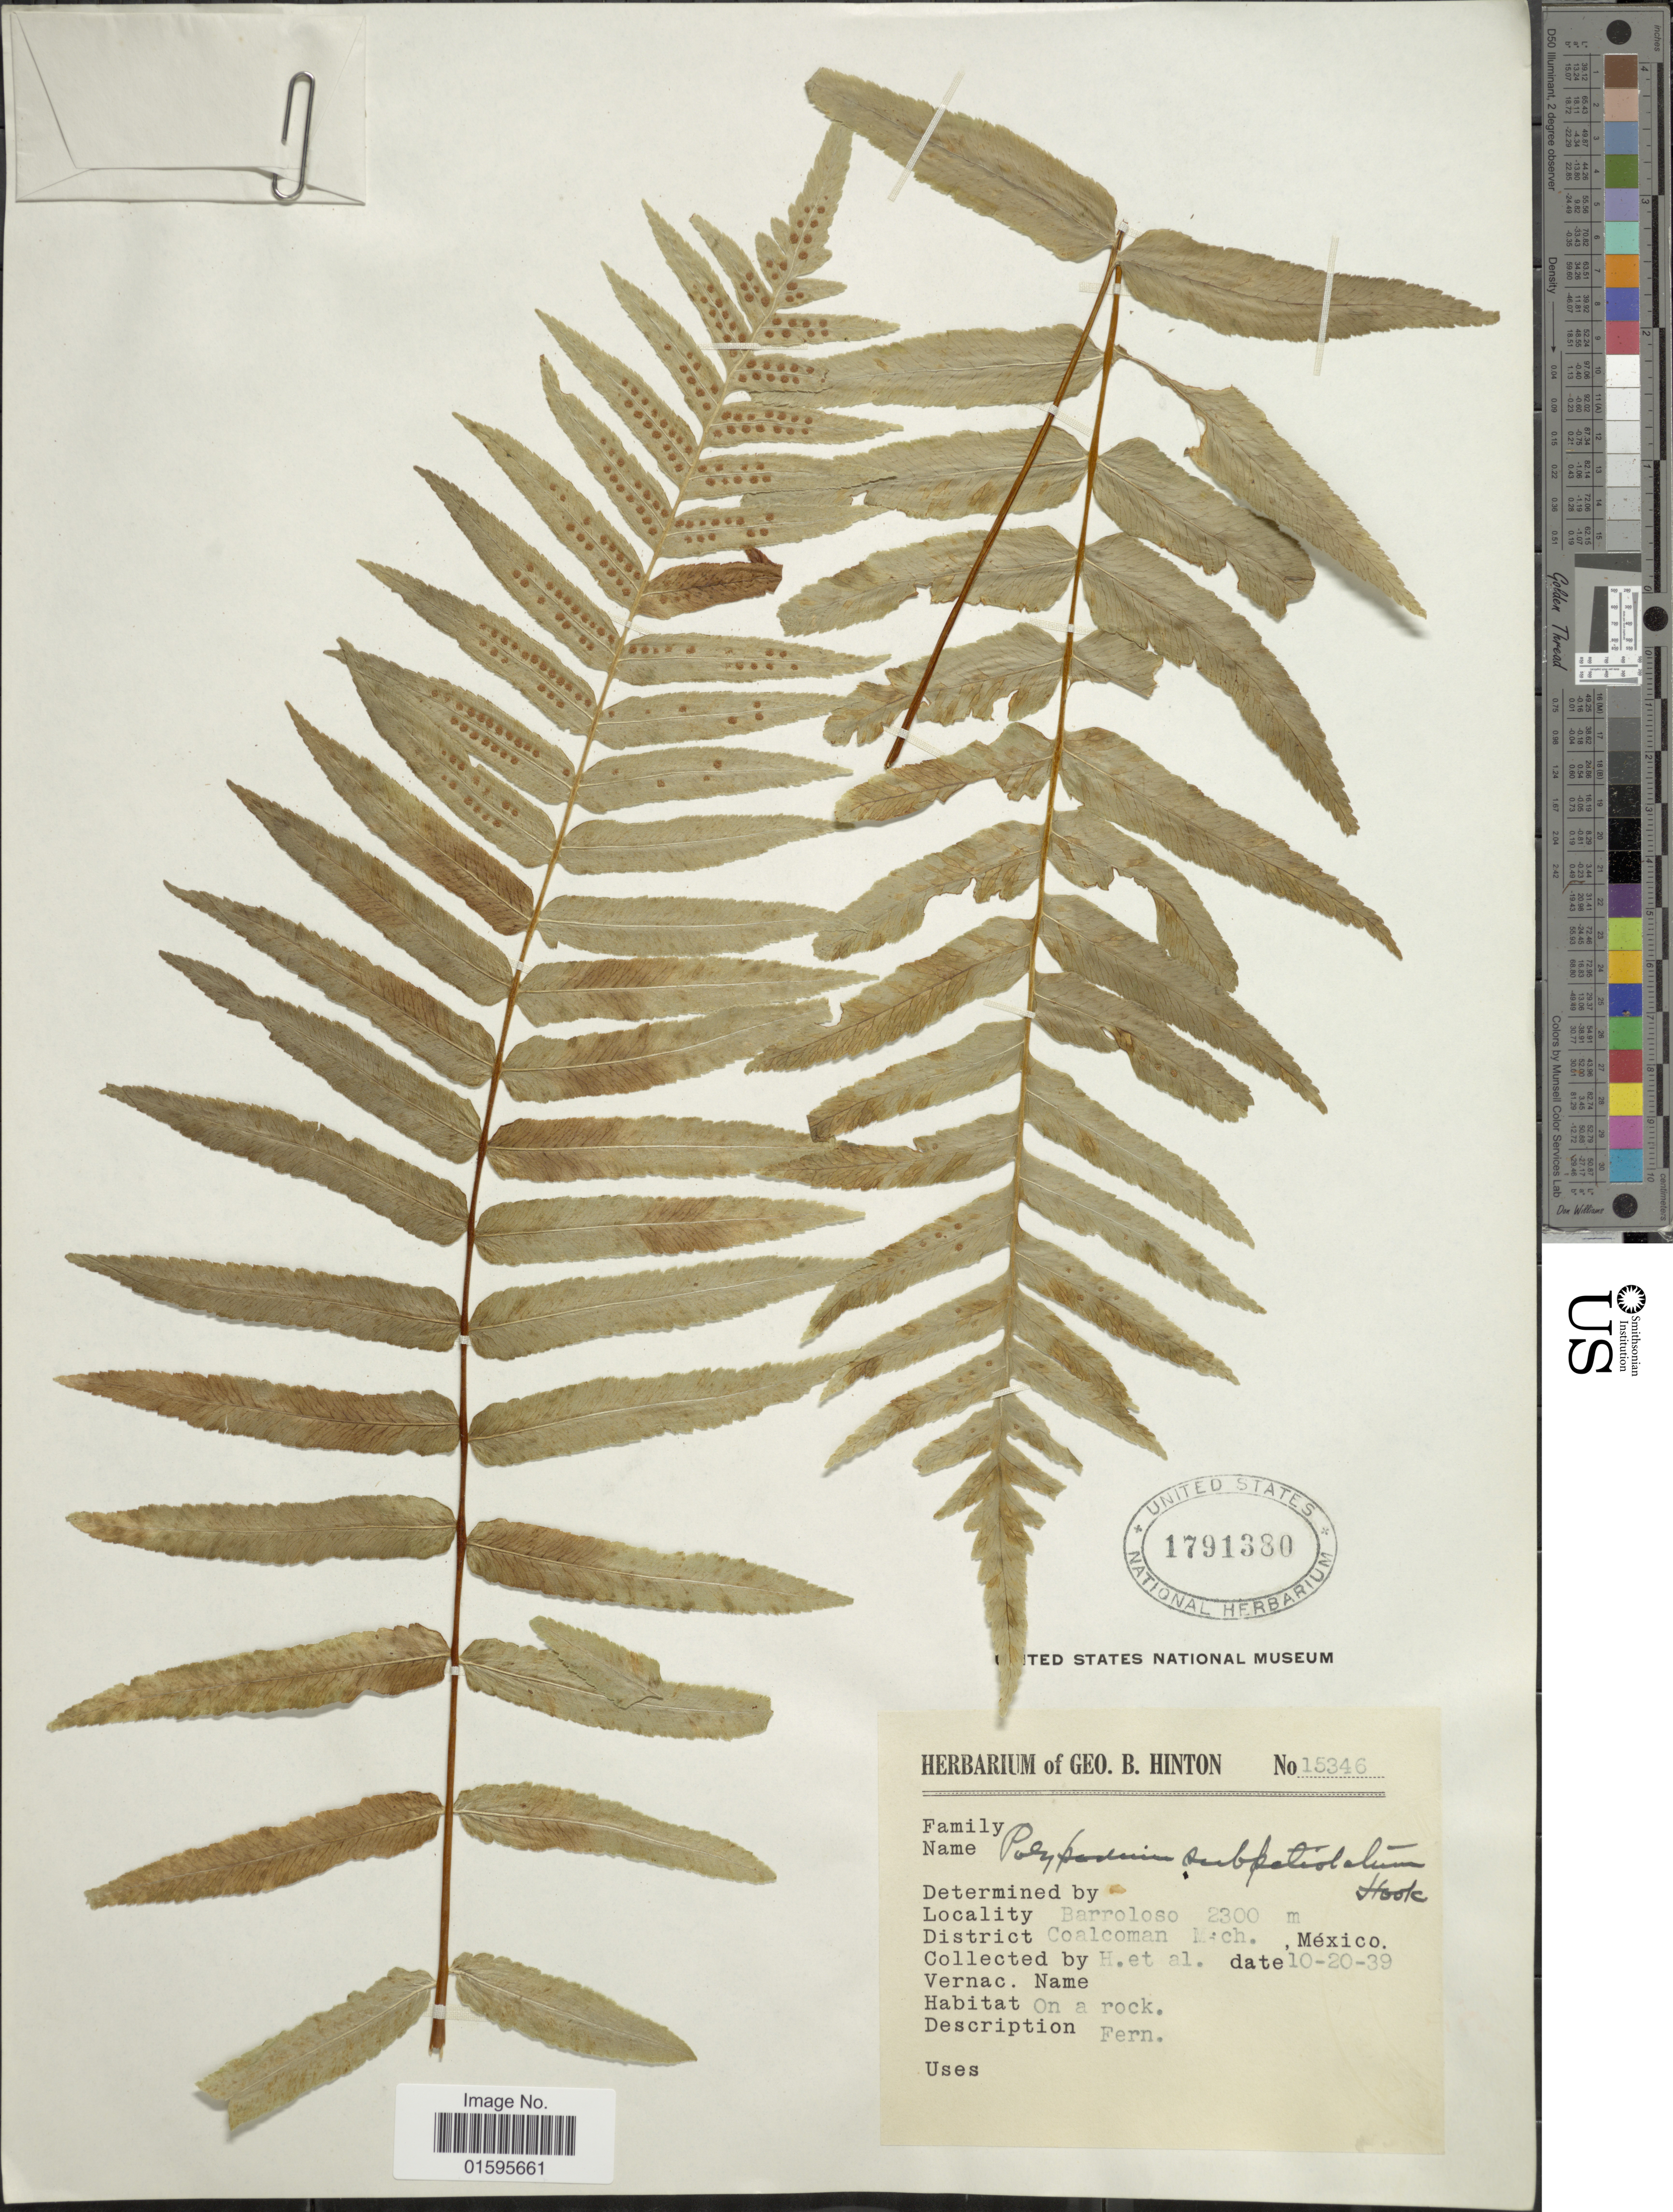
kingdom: Plantae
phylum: Tracheophyta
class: Polypodiopsida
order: Polypodiales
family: Polypodiaceae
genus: Polypodium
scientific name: Polypodium subpetiolatum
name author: Hook.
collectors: G. B. Hinton & et al.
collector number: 15346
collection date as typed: Transcribed d/m/y: 20/10/39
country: Mexico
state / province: Michoacán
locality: Barroloso, District Coalcoman, Mich.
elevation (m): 2300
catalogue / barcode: US 1791380